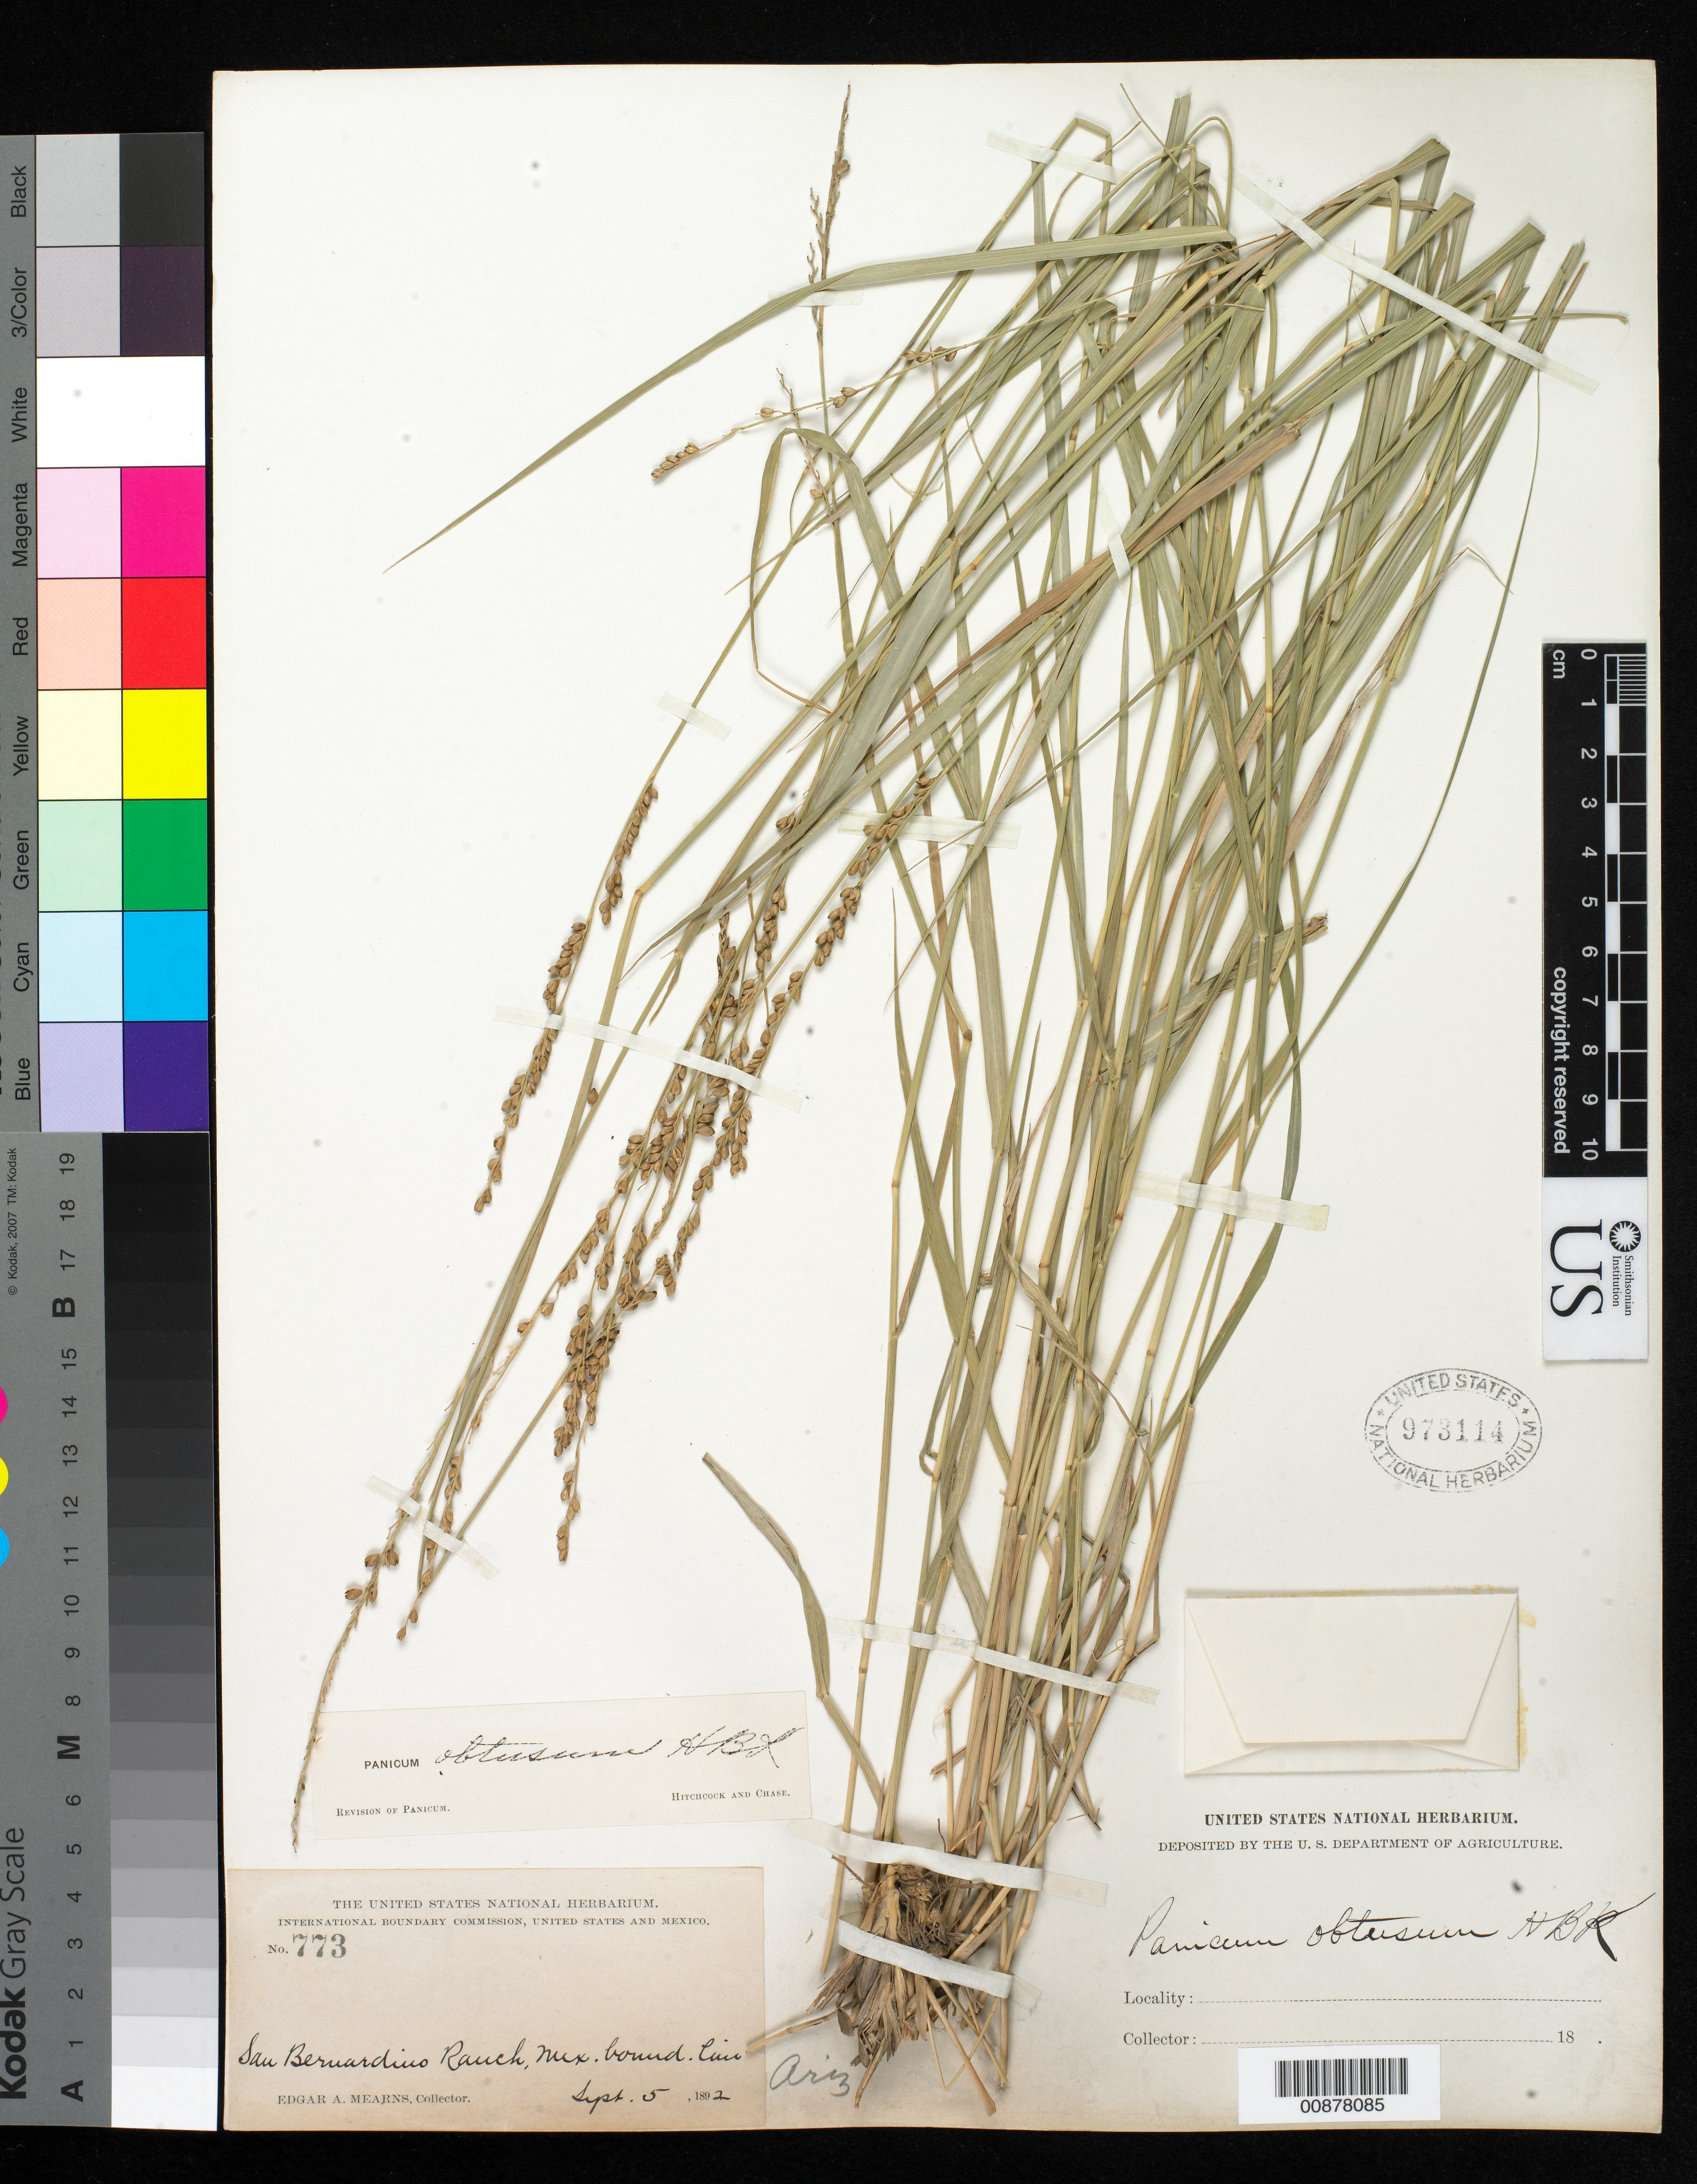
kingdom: Plantae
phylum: Tracheophyta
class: Liliopsida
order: Poales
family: Poaceae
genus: Panicum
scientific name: Panicum obtusum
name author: Kunth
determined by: Hitchcock, A. S.; Chase, [M.] A.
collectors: E. A. Mearns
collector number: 773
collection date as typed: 05 Sep 1892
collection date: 1892-09-05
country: United States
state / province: Arizona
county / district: Cochise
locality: San Bernardino Ranch, Mexican Boundary Line.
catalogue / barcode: US 973114